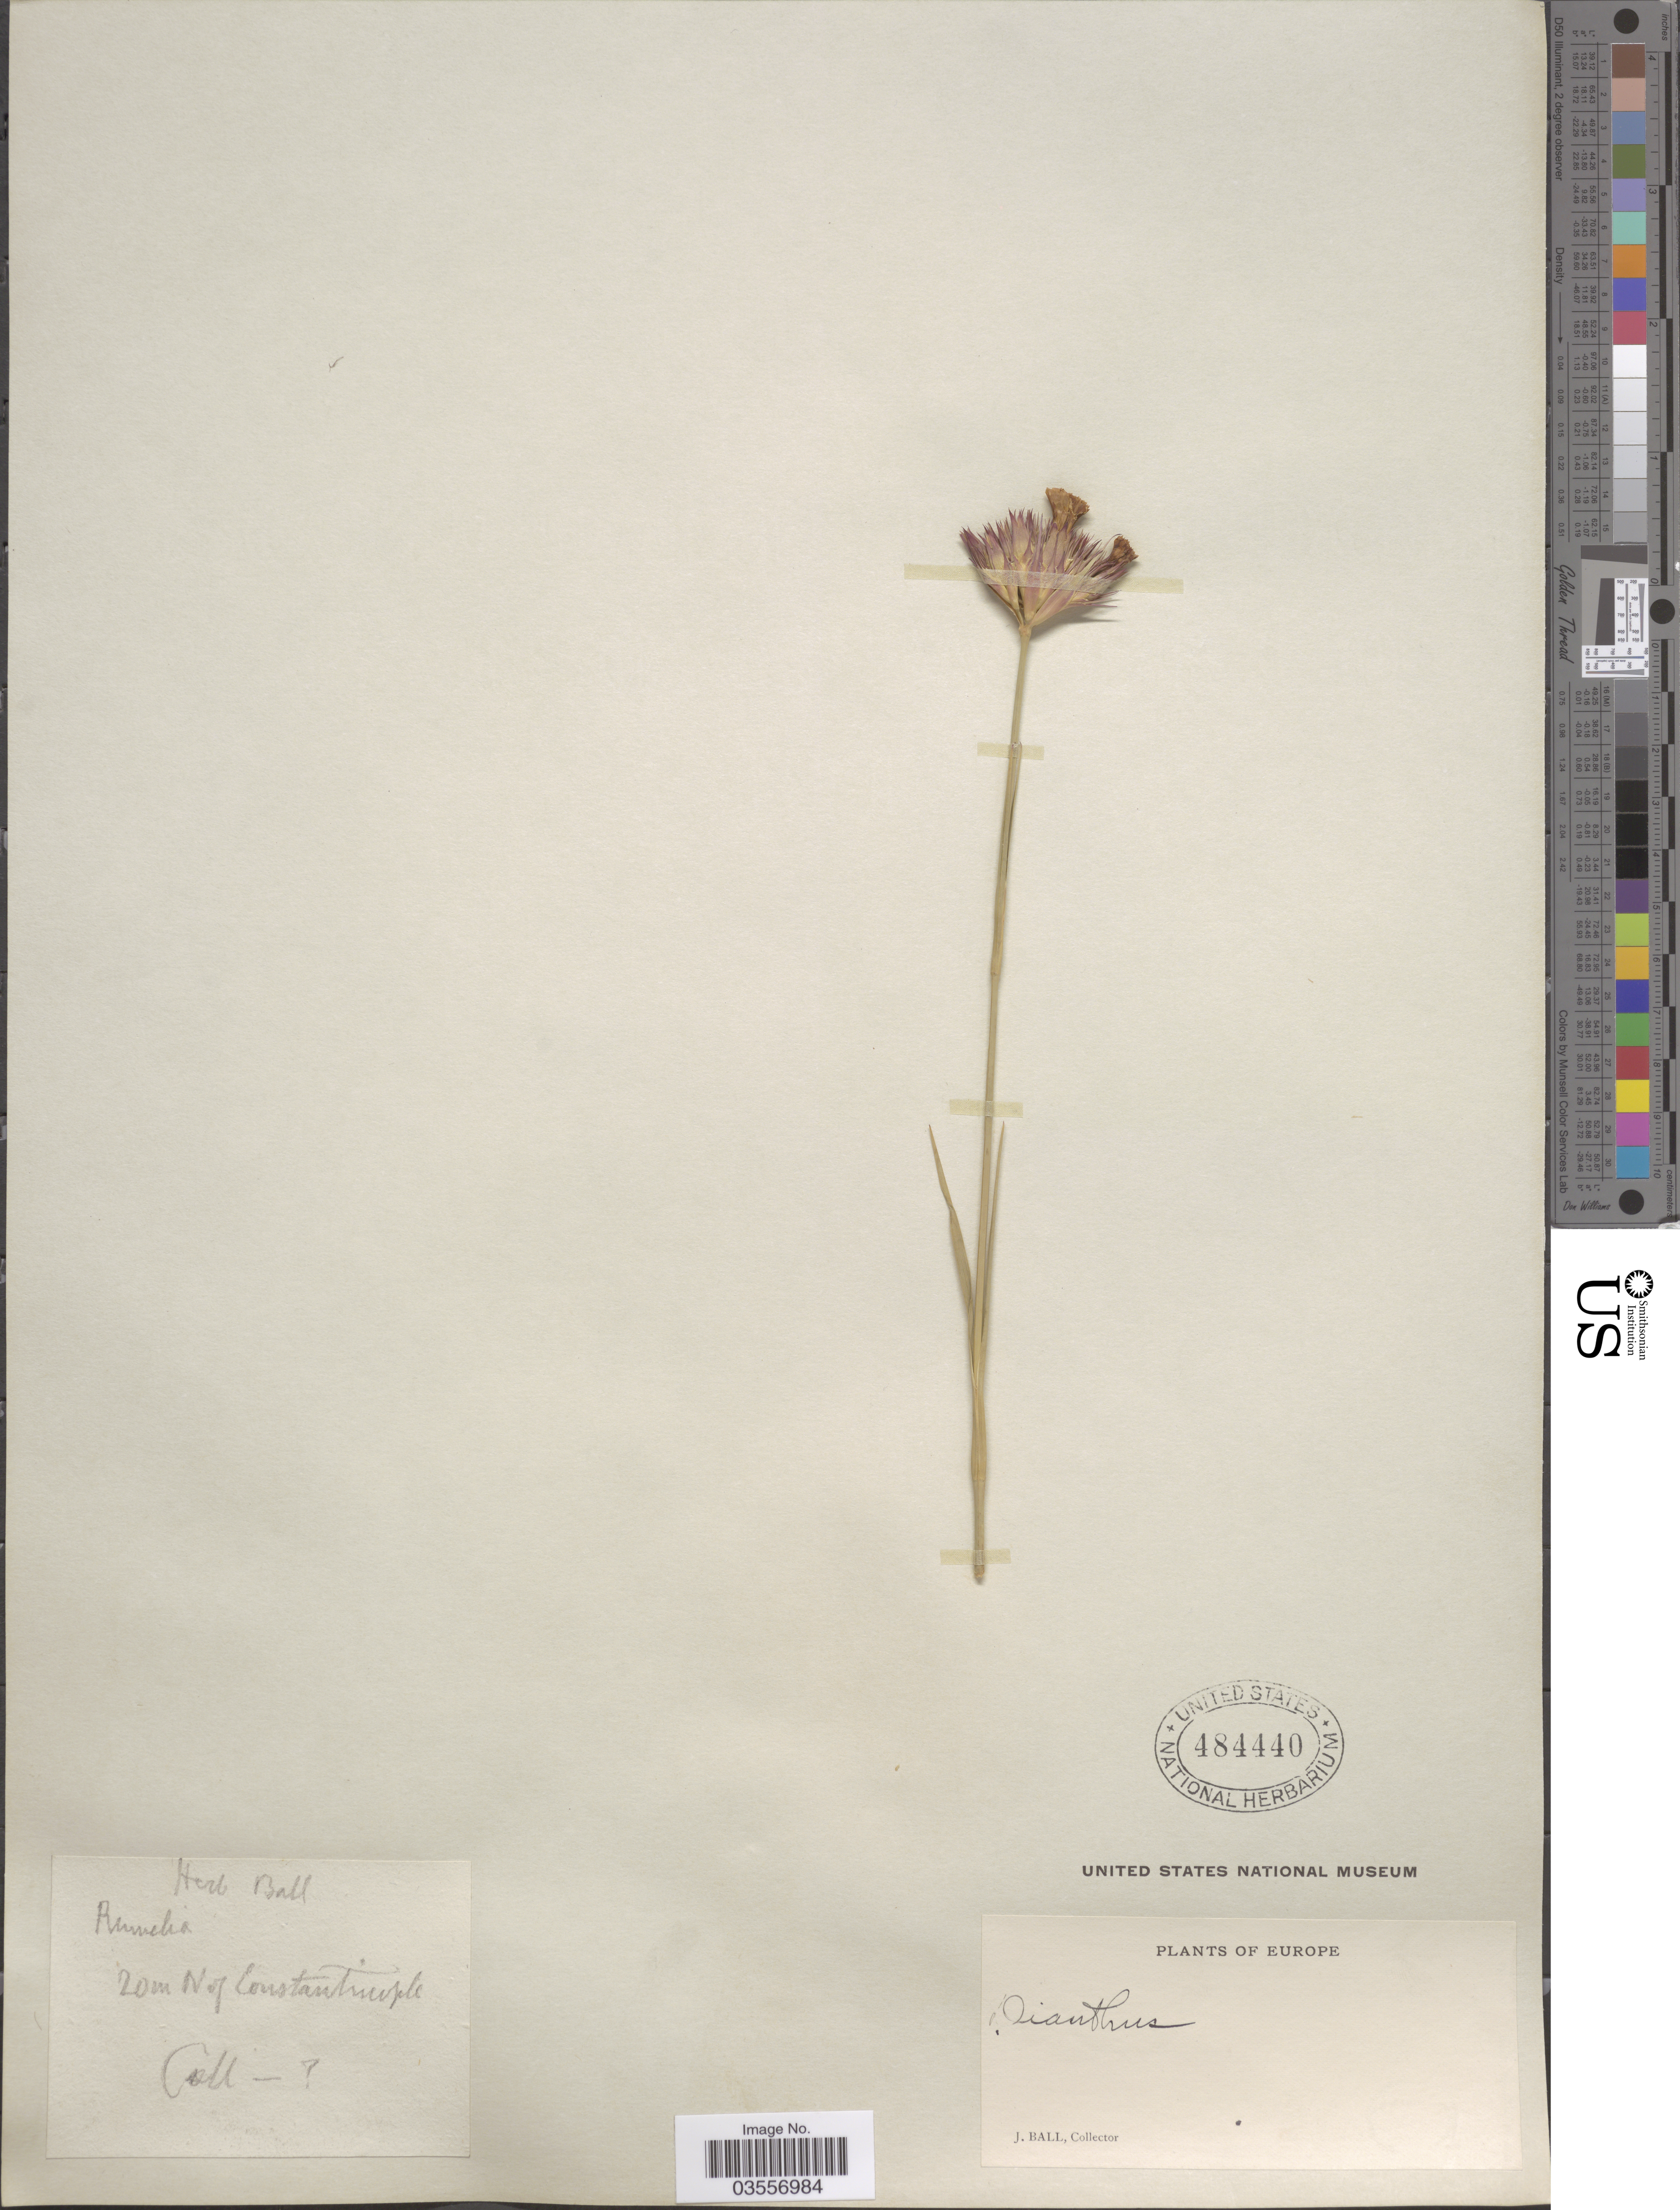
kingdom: Plantae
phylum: Tracheophyta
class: Magnoliopsida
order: Caryophyllales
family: Caryophyllaceae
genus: Dianthus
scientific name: Dianthus sp.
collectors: J. Ball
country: Turkey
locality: Europe. 20 m N. of Constantinople.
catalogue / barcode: US 484440